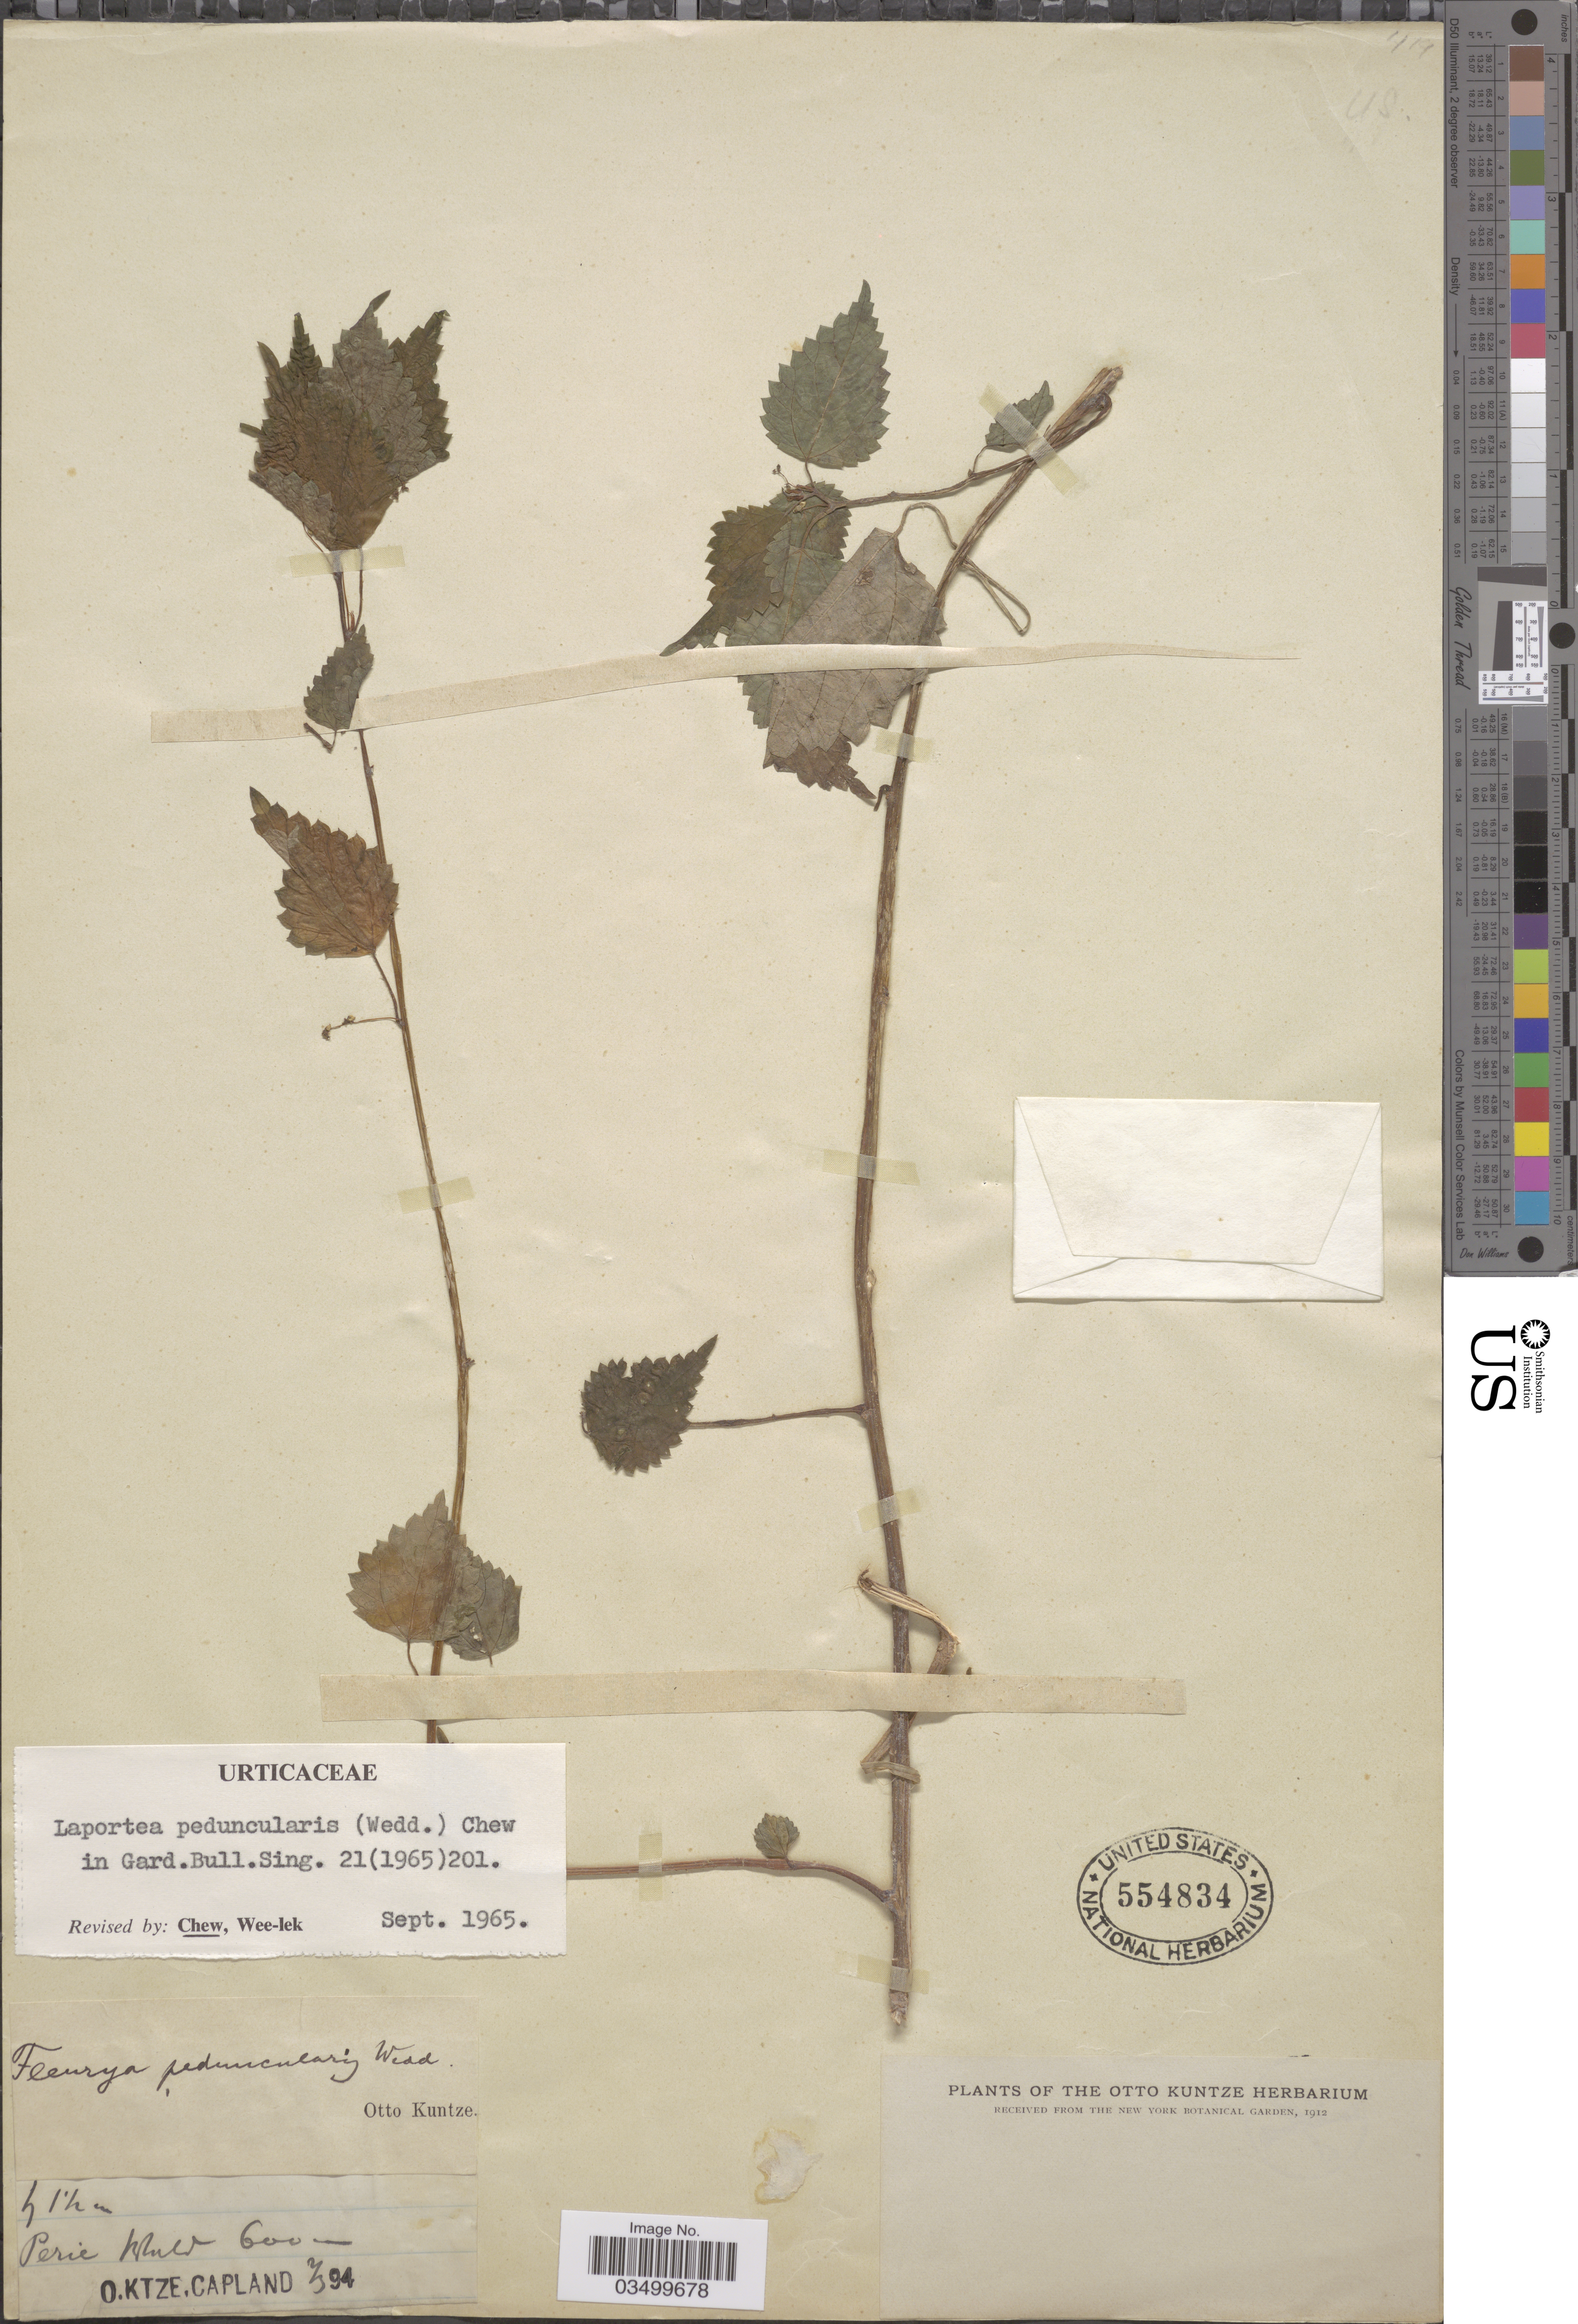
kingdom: Plantae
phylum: Tracheophyta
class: Magnoliopsida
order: Rosales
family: Urticaceae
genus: Laportea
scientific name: Laportea peduncularis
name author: (Wedd.) Chew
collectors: C.E.O. Kuntze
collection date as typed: Transcribed d/m/y: 2/3/94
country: South Africa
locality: Perie [illegible text].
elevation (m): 600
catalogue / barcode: US 554834